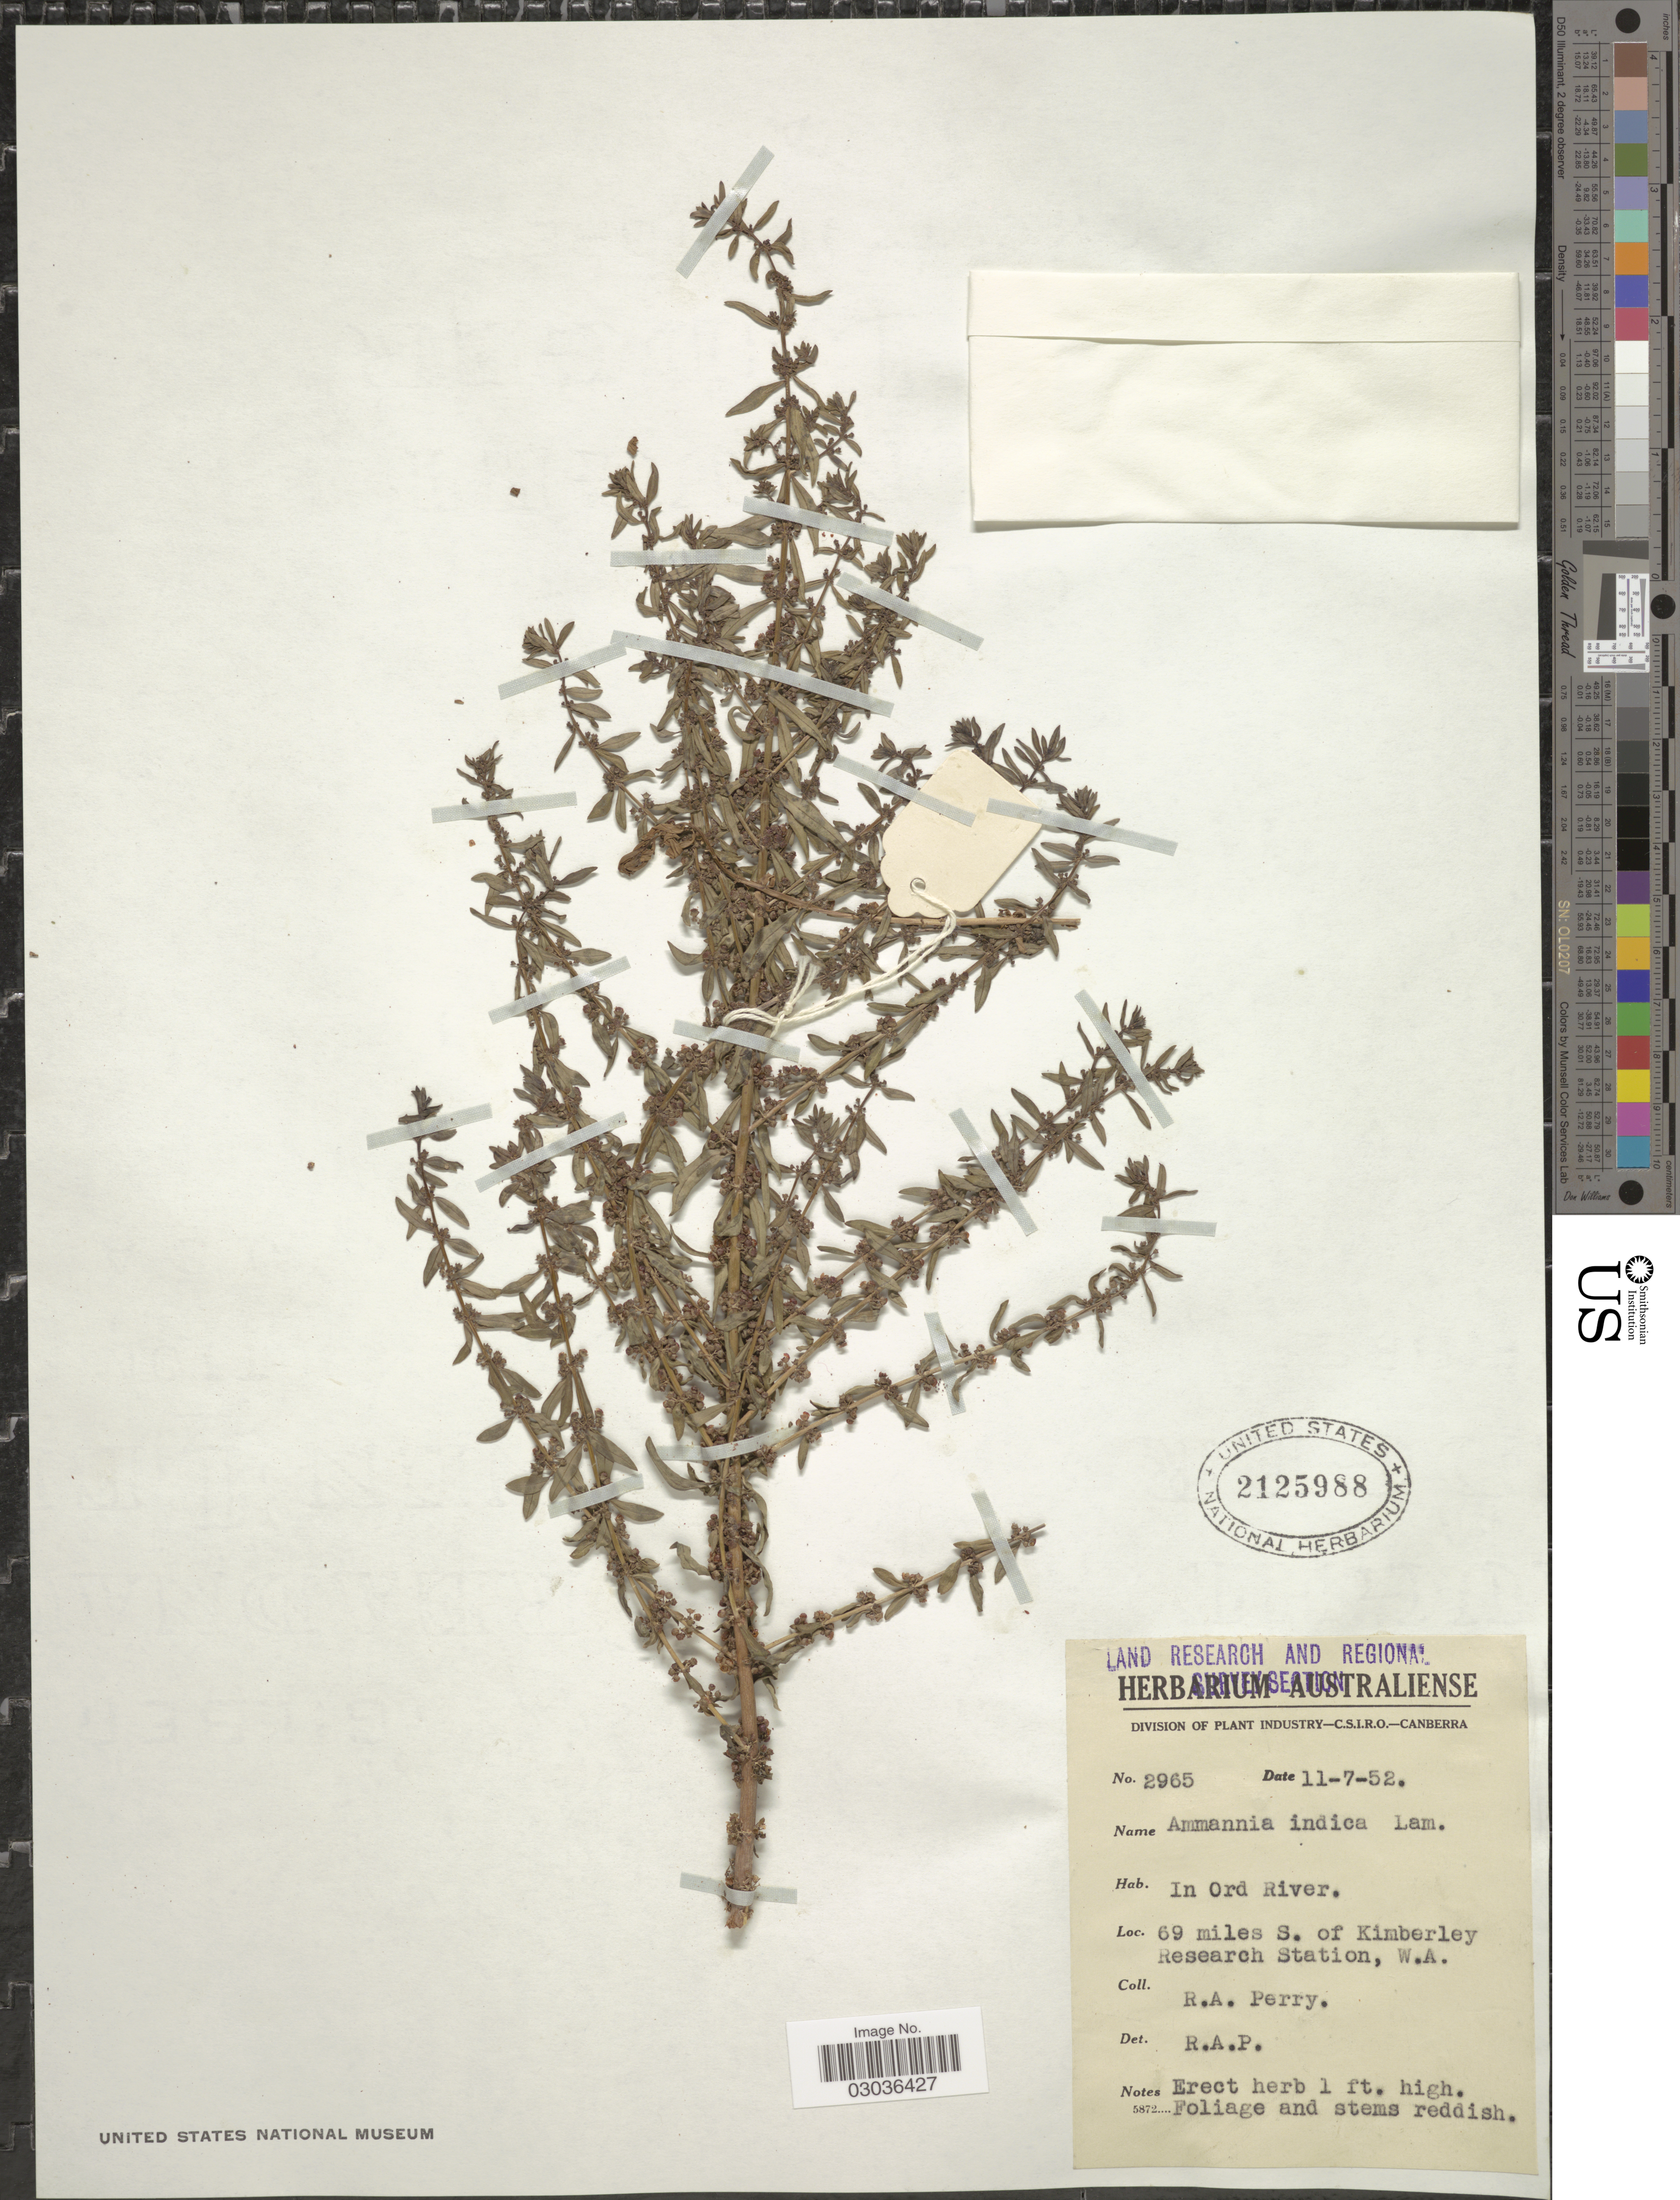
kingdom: Plantae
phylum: Tracheophyta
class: Magnoliopsida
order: Myrtales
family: Lythraceae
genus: Ammannia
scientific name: Ammannia indica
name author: Lam.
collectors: Perry, R. A.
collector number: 2965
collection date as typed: Transcribed d/m/y: 11/7/52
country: Australia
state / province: Western Australia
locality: In Ord River. 69 miles S. of Kimberley Research Station, W.A.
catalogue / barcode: US 2125988